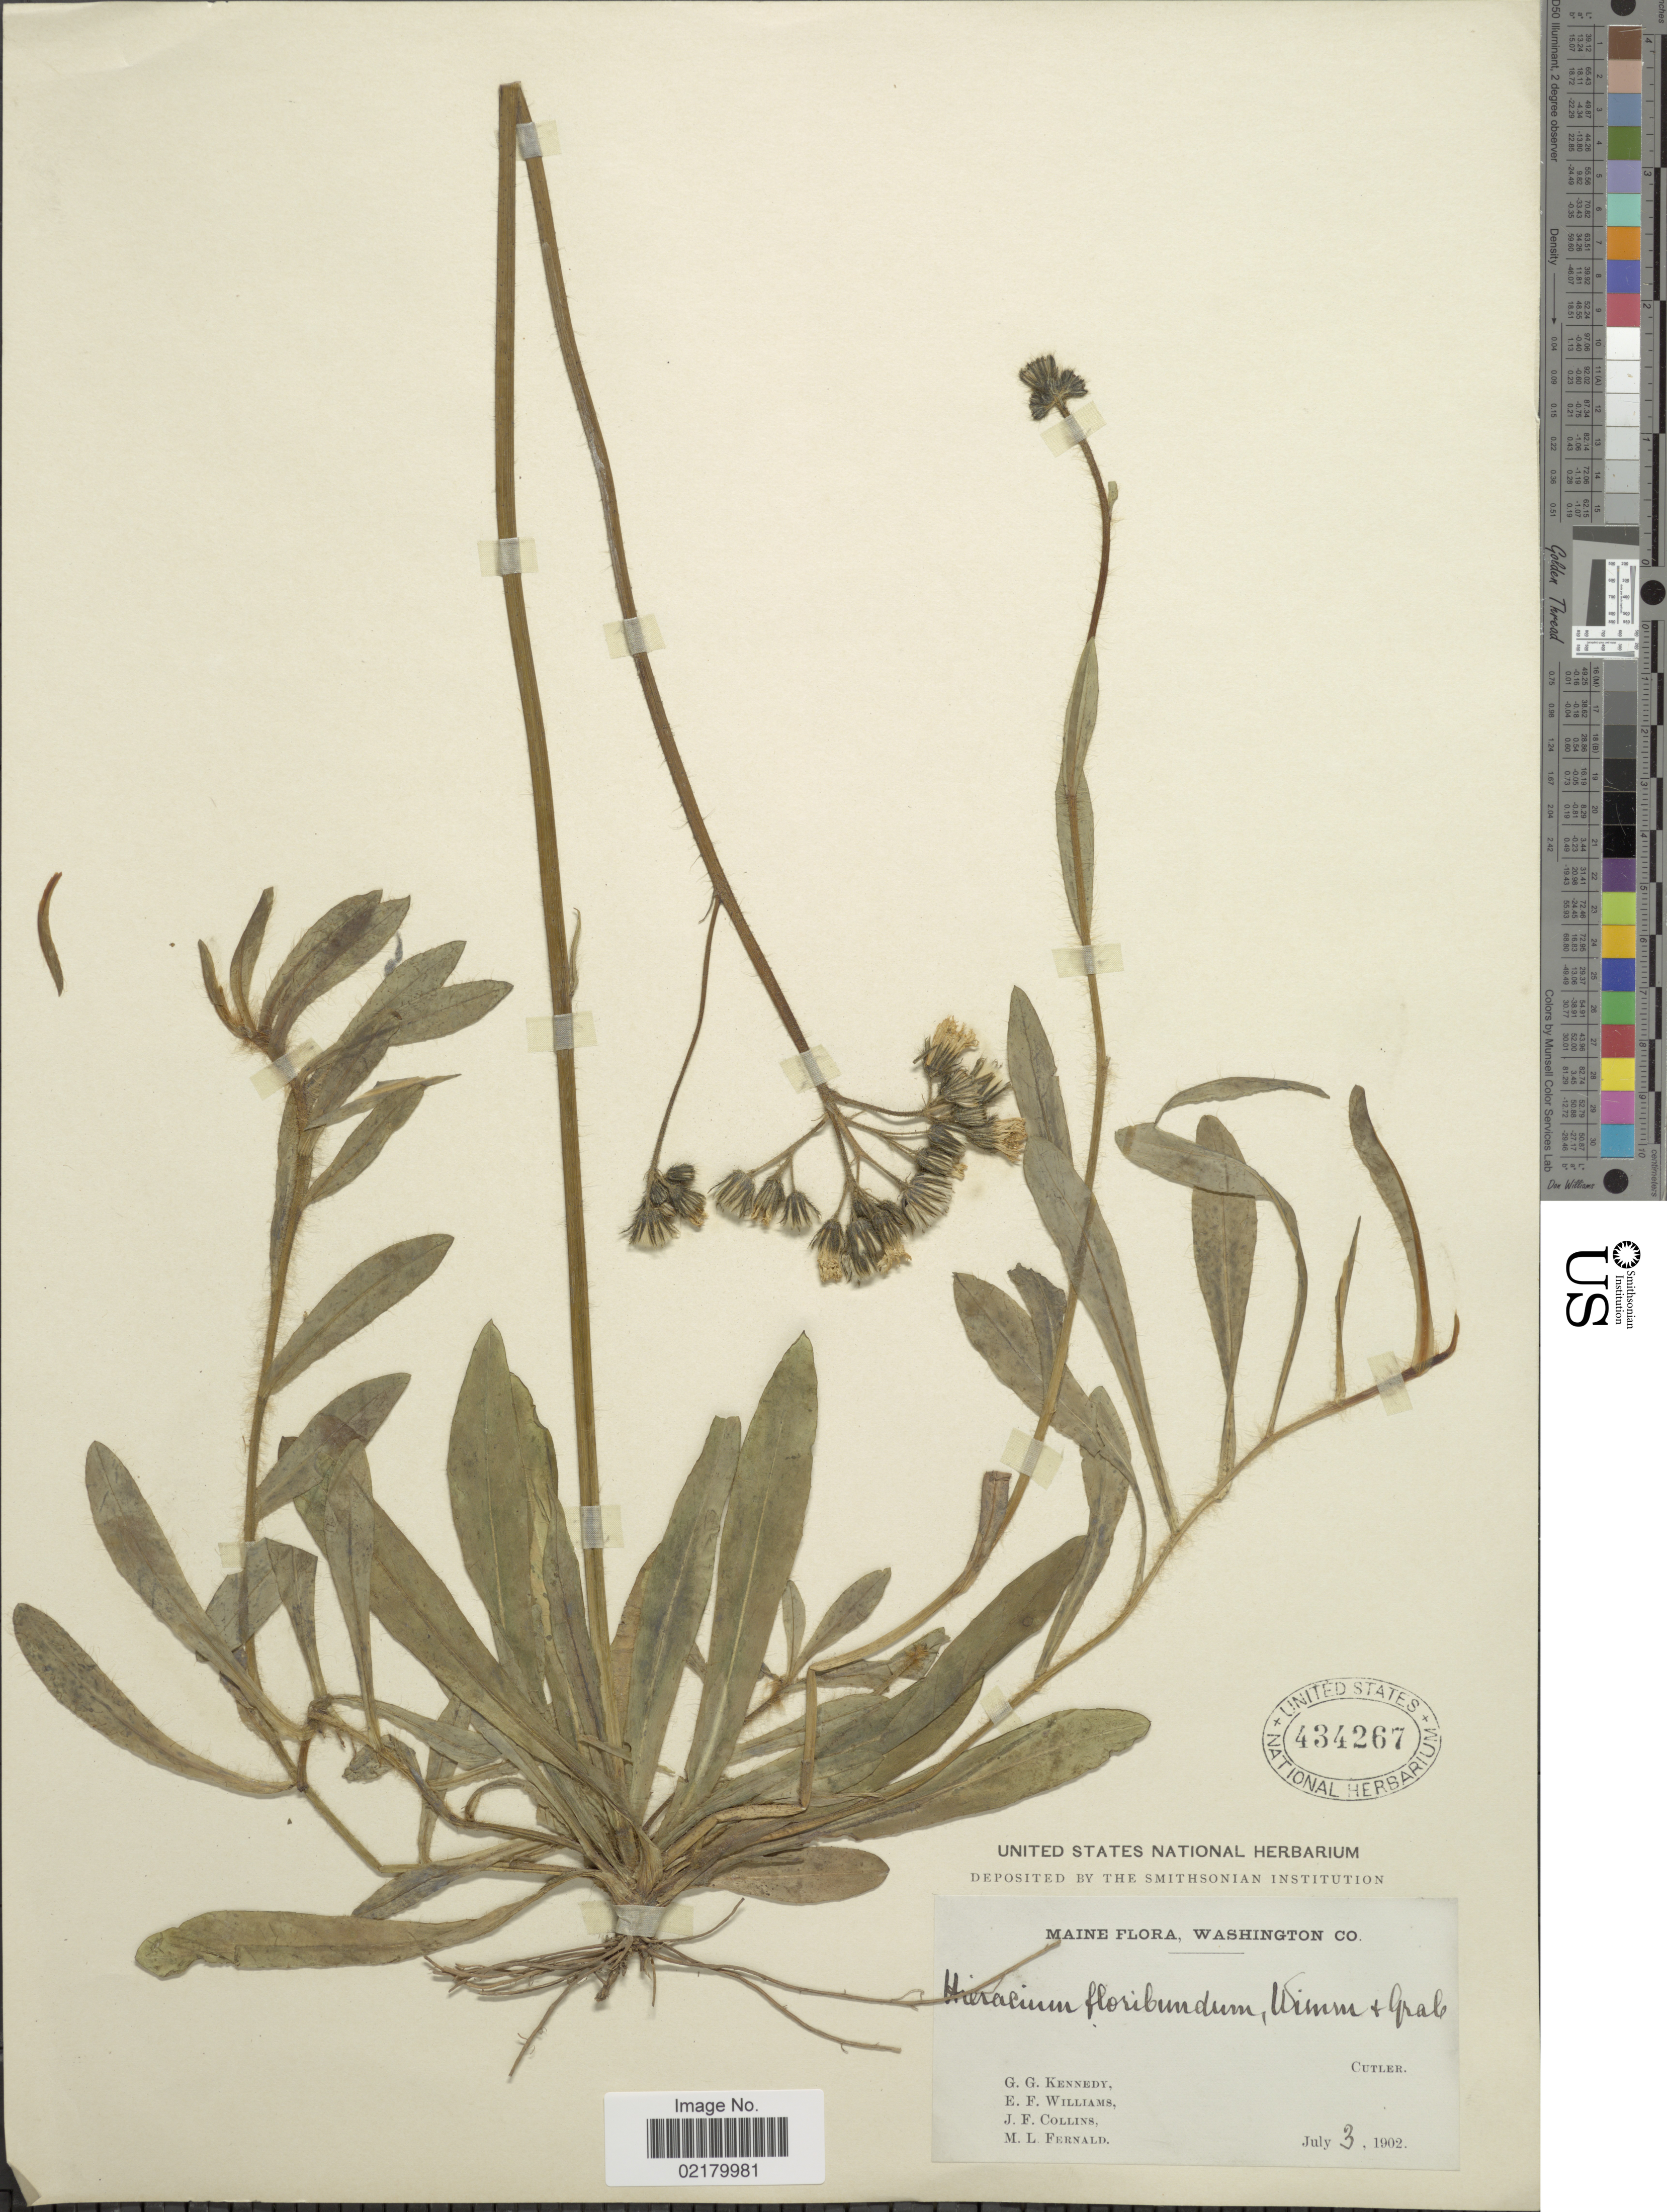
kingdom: Plantae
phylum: Tracheophyta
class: Magnoliopsida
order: Asterales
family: Asteraceae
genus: Pilosella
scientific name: Pilosella floribunda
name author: (Wimm. & Grab.) Fr. a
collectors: G. Kennedy, E. Williams, J. Collins & M. L. Fernald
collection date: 1902-07-03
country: United States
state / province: Maine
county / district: Washington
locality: Maine, Washington Co, Cutler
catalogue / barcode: US 434267